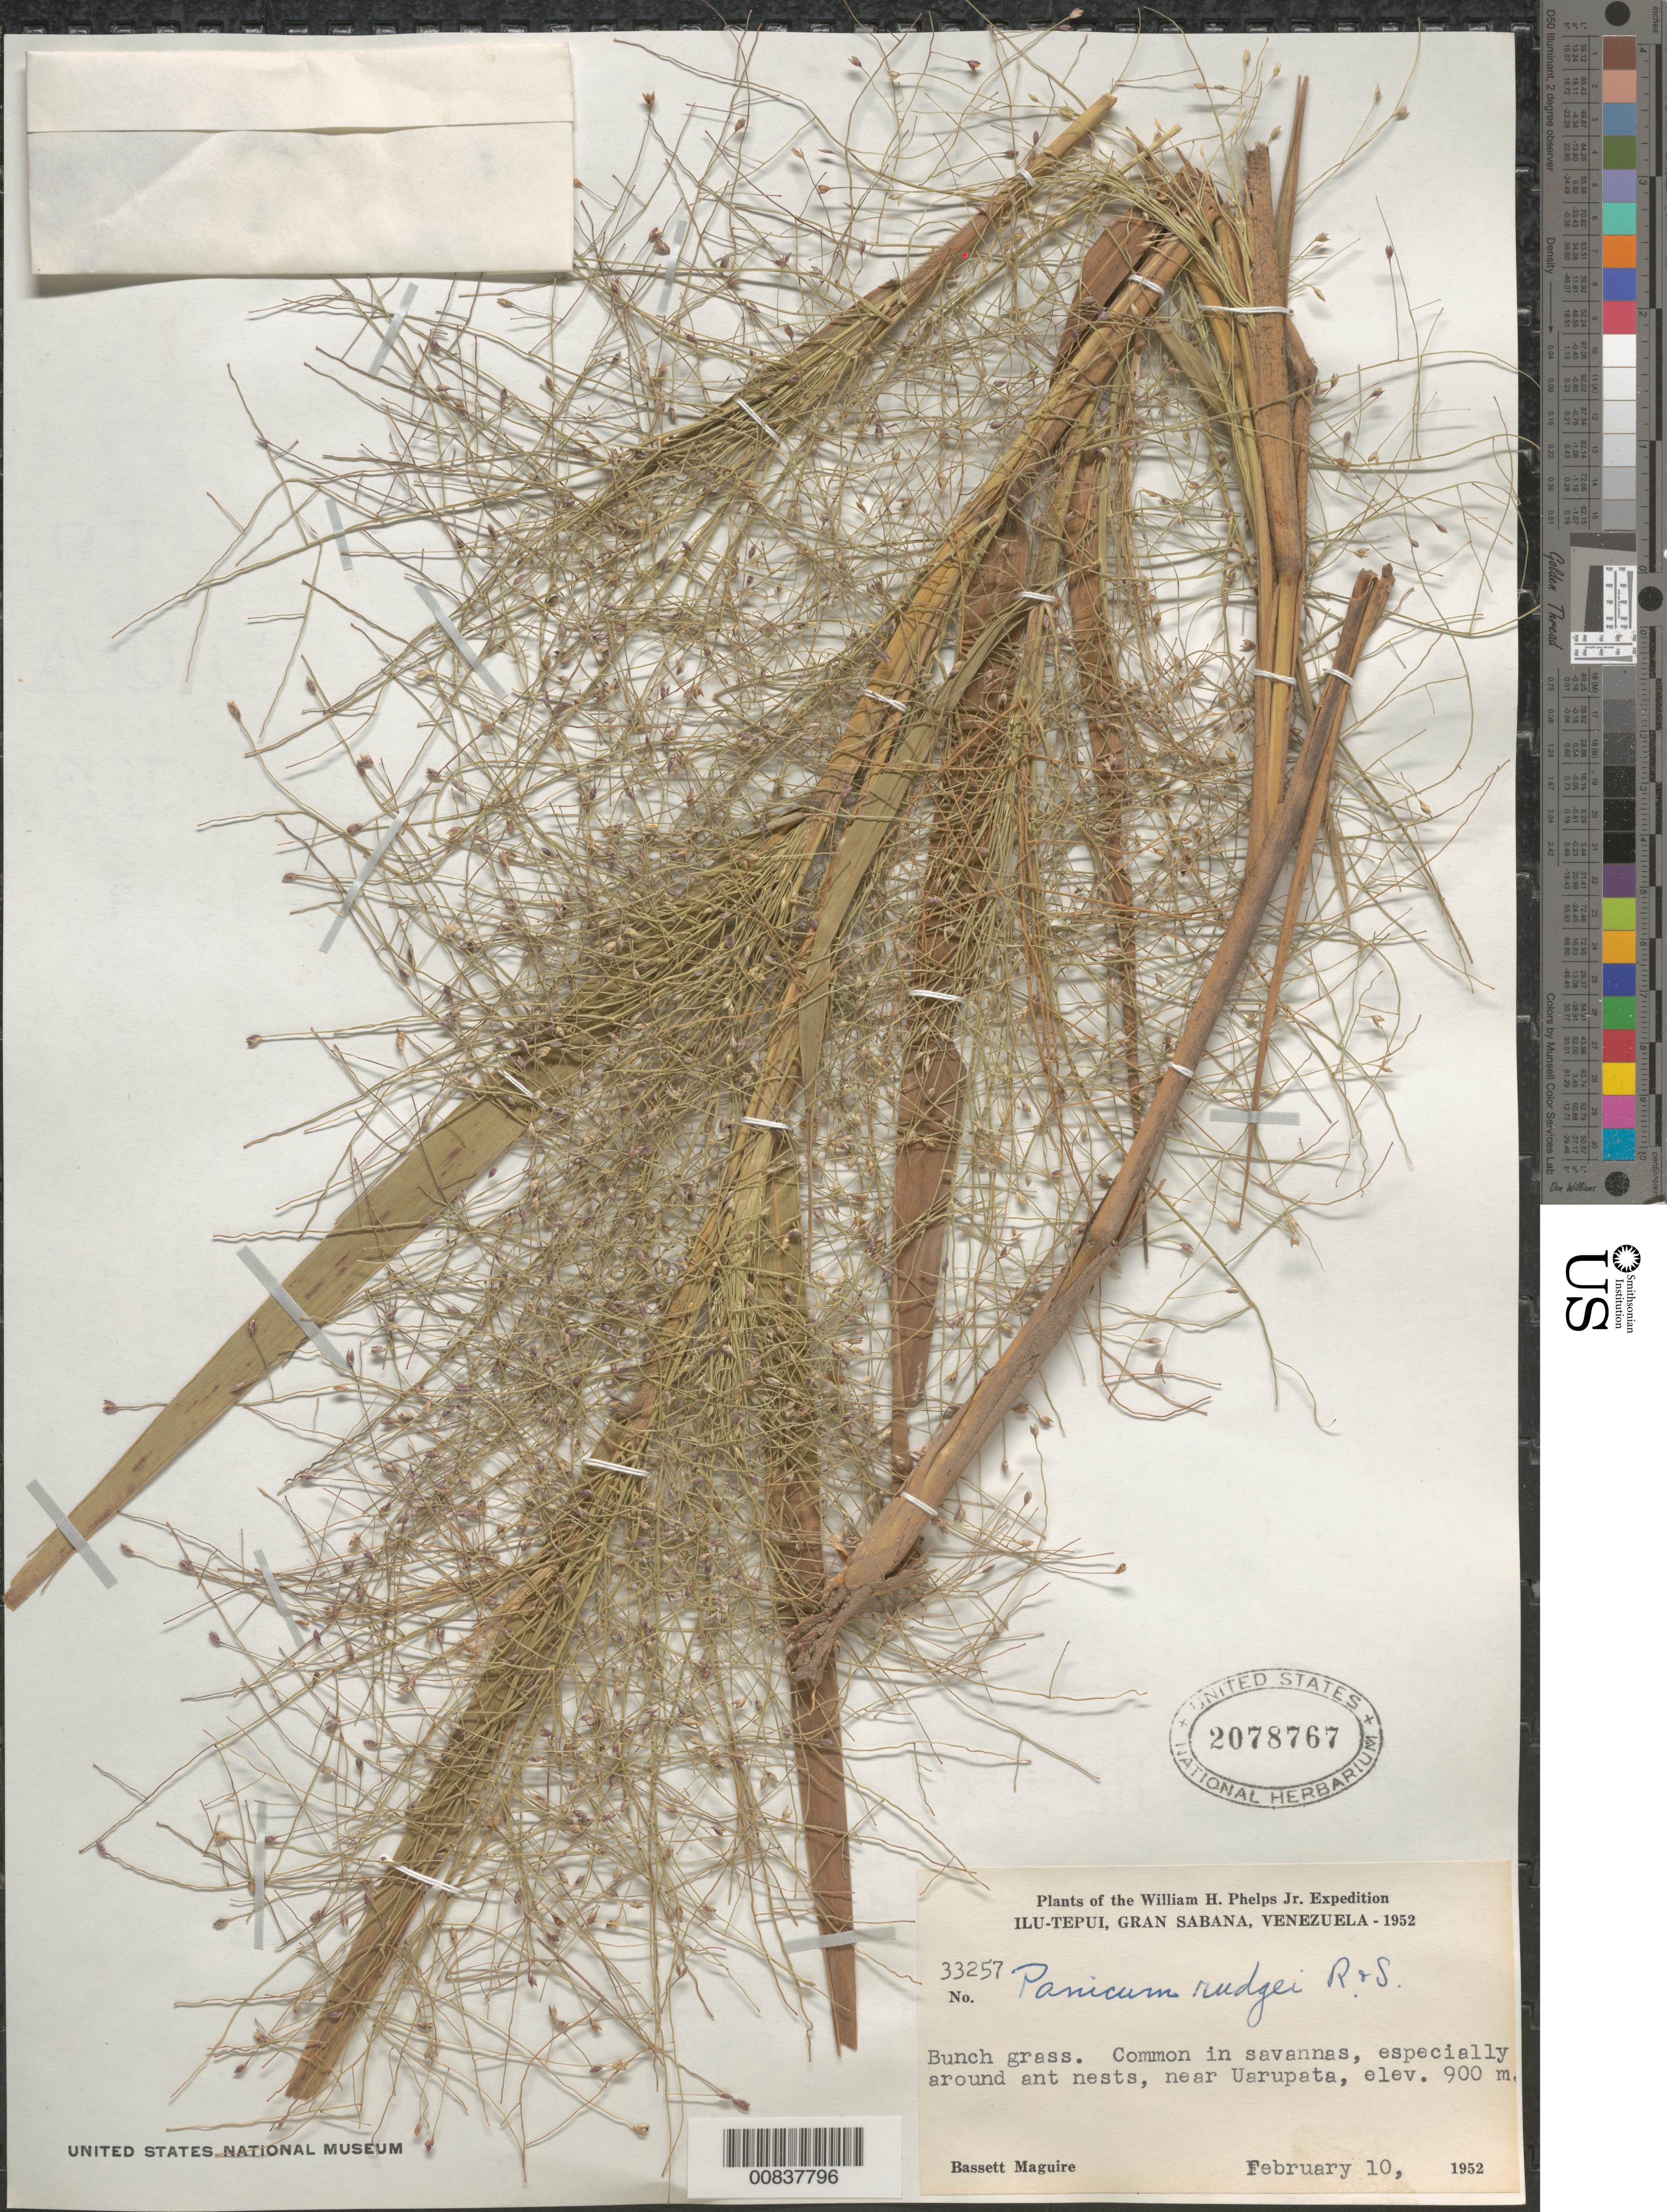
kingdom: Plantae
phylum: Tracheophyta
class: Liliopsida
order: Poales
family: Poaceae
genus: Panicum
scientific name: Panicum rudgei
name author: Roem. & Schult.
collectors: B. Maguire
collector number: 33257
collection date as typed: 10-Feb-52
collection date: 1952-02-10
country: Venezuela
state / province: Bolívar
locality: Gran Sabana, Ilu-tepuí, Uarupata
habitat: Savanna, around ants nests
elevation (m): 900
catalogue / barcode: US 2078767